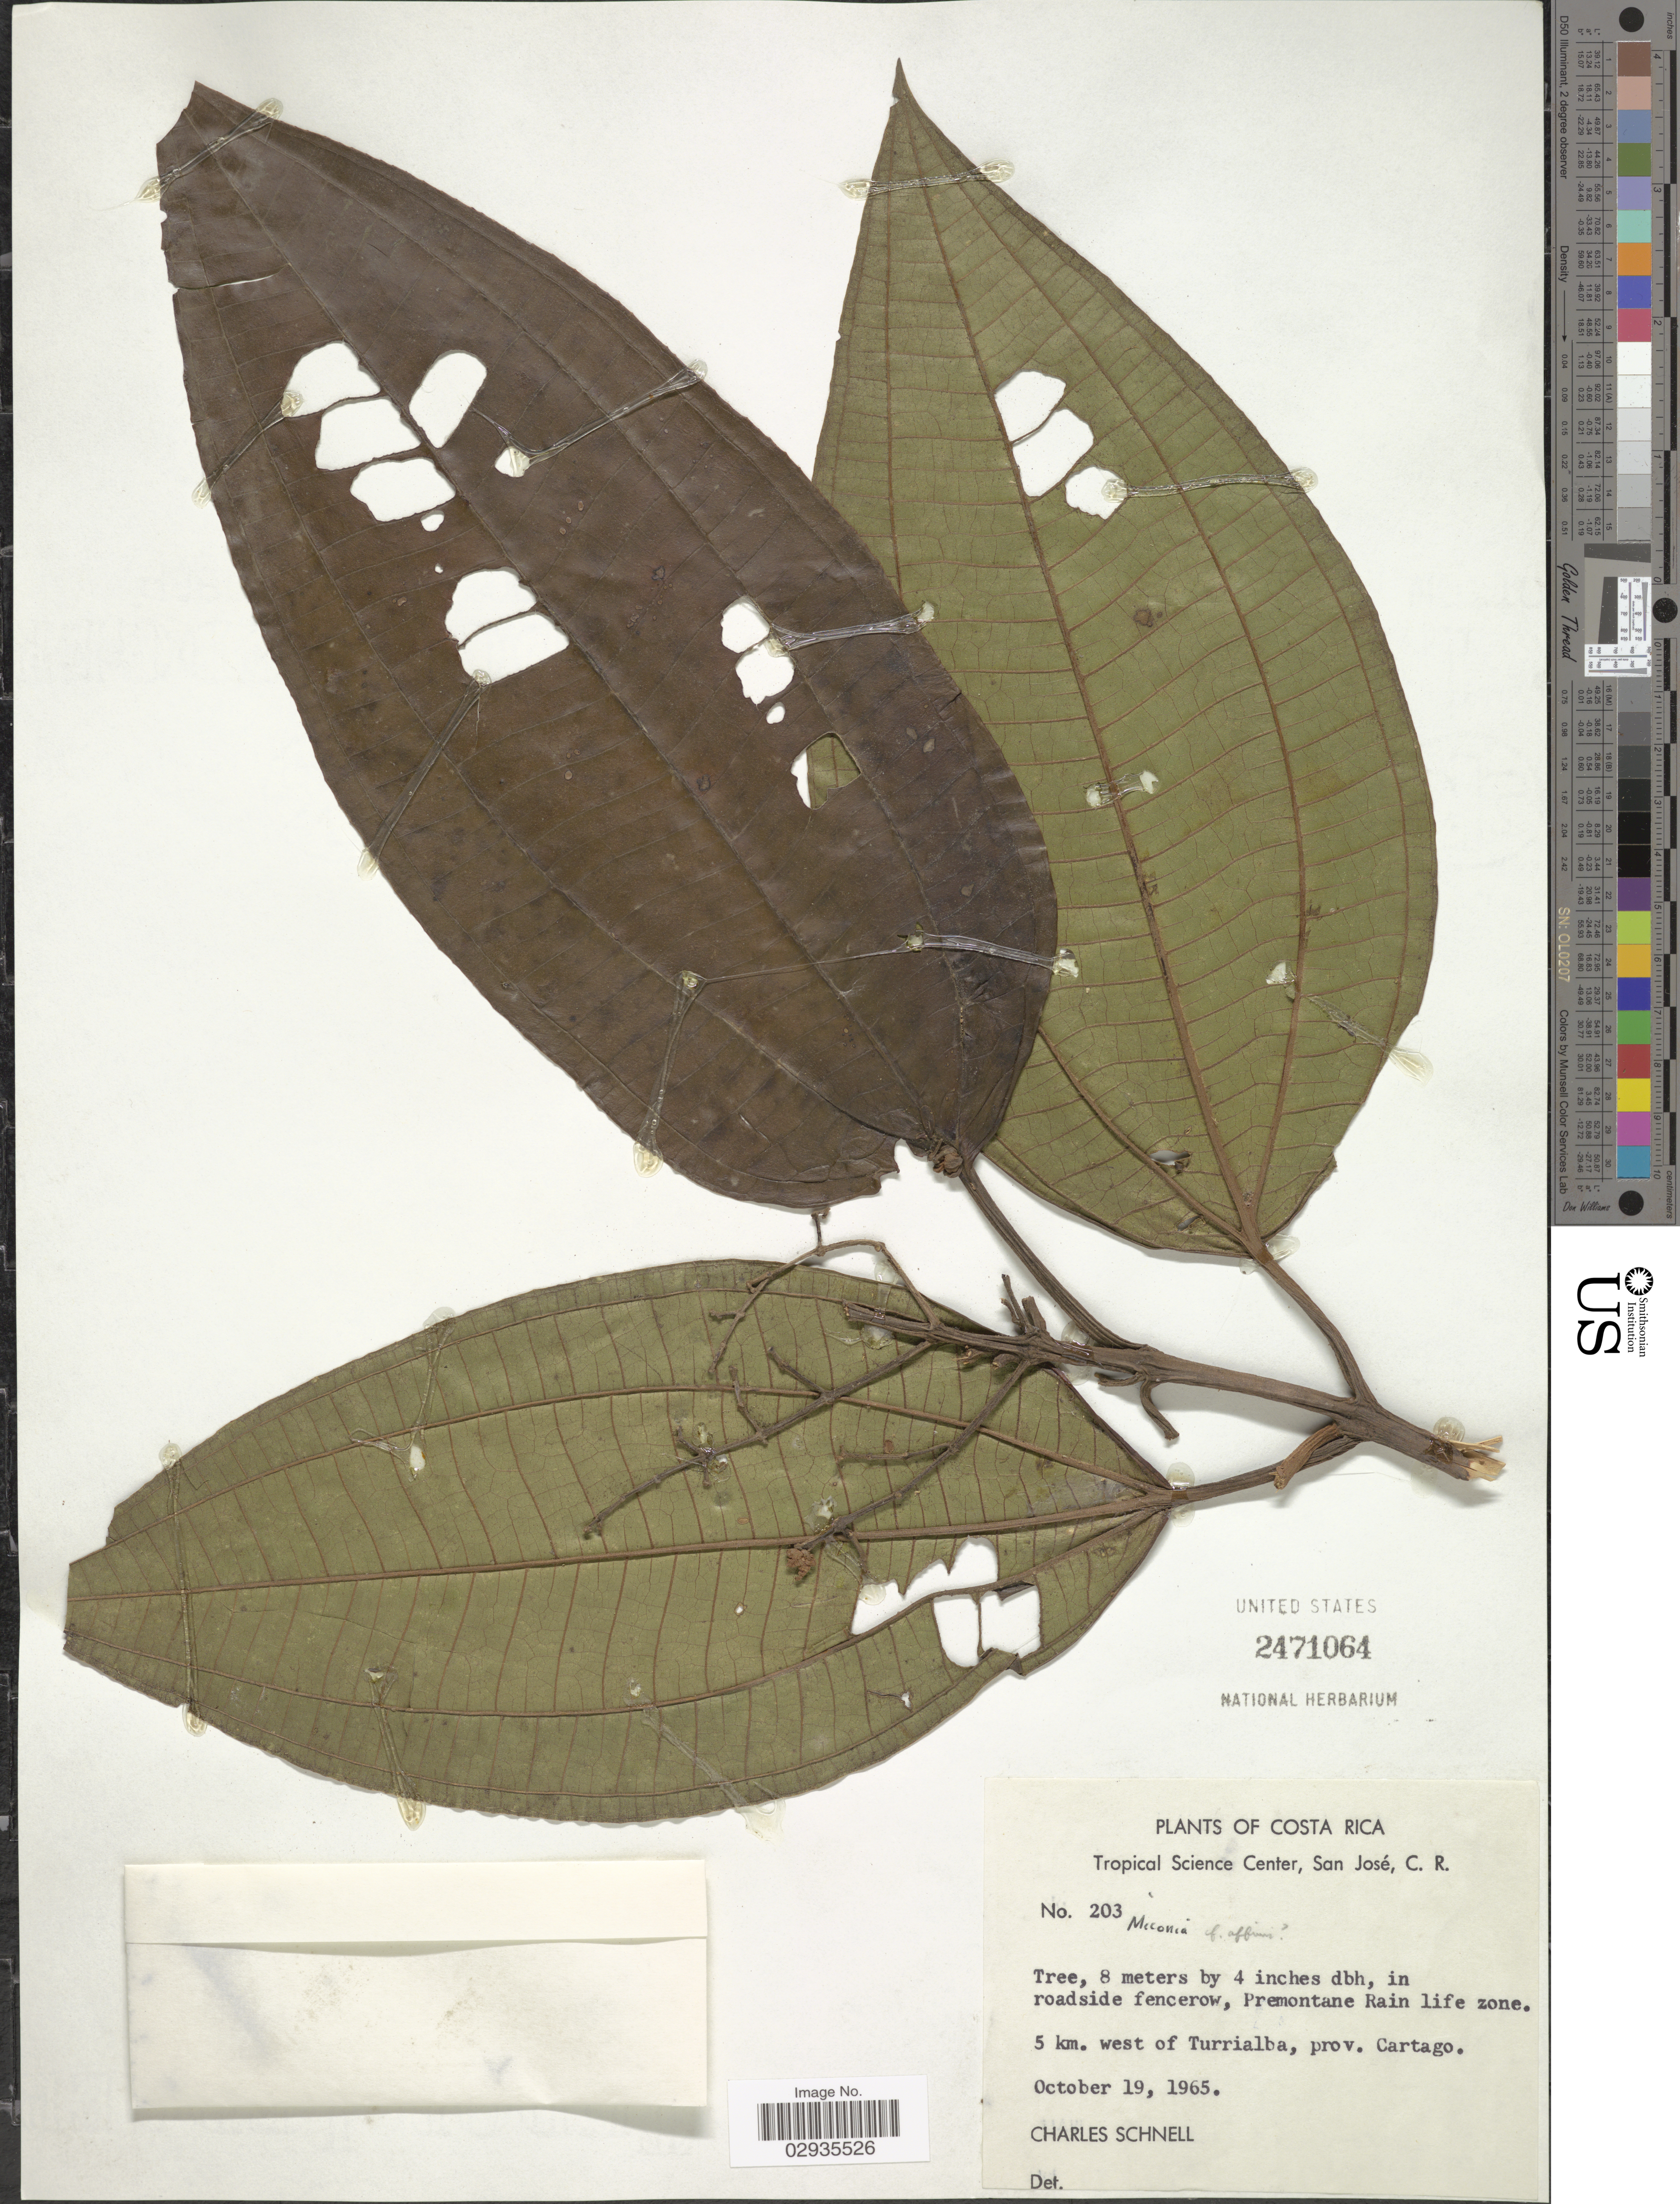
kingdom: Plantae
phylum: Tracheophyta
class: Magnoliopsida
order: Myrtales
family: Melastomataceae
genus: Miconia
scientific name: Miconia sp.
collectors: C. Schnell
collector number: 203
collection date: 1965-10-19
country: Costa Rica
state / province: Cartago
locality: Premontane Rain life zone, 5 km. west of Turrialba.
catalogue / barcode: US 2471064